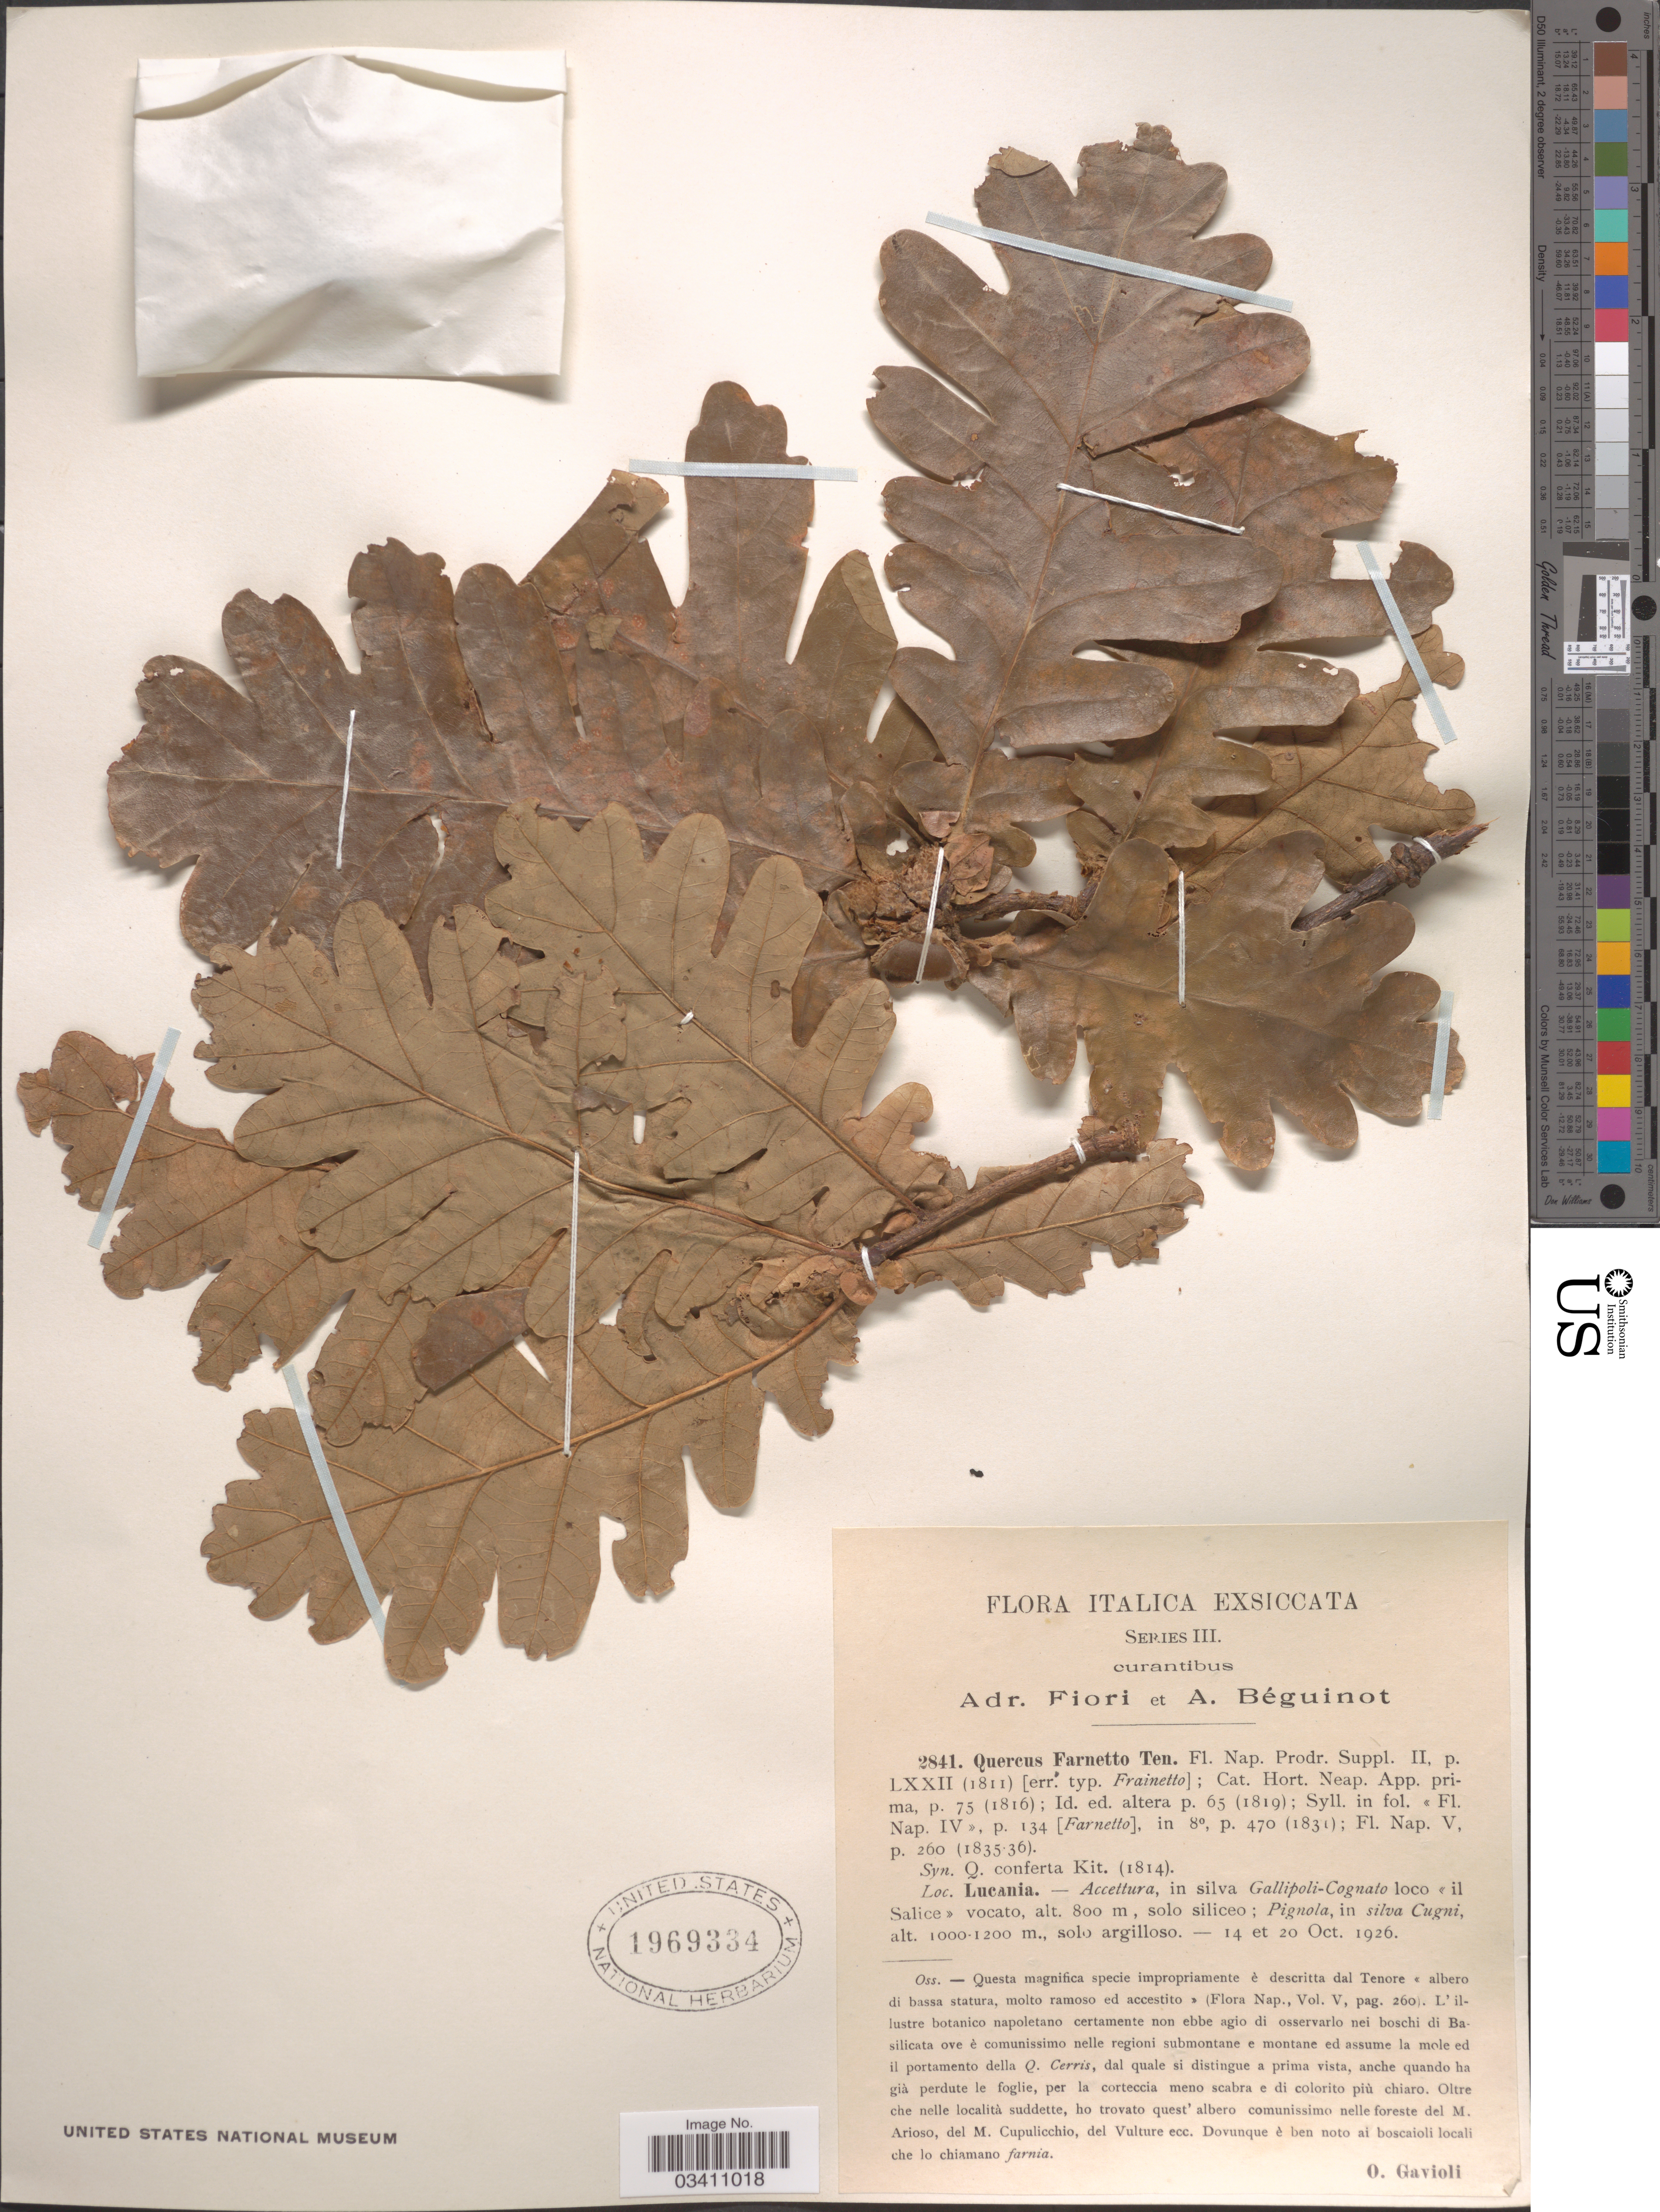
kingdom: Plantae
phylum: Tracheophyta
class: Magnoliopsida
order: Fagales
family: Fagaceae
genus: Quercus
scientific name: Quercus farnetto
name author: Ten.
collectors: O. Gavioli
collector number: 2841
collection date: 1926-10-14/1926-10-20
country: Italy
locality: Lucania. - Acettura, in silva Gallipoli-Cognato loco il Salice vocato. Pignola, in silva Cugni.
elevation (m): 800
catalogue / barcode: US 1969334